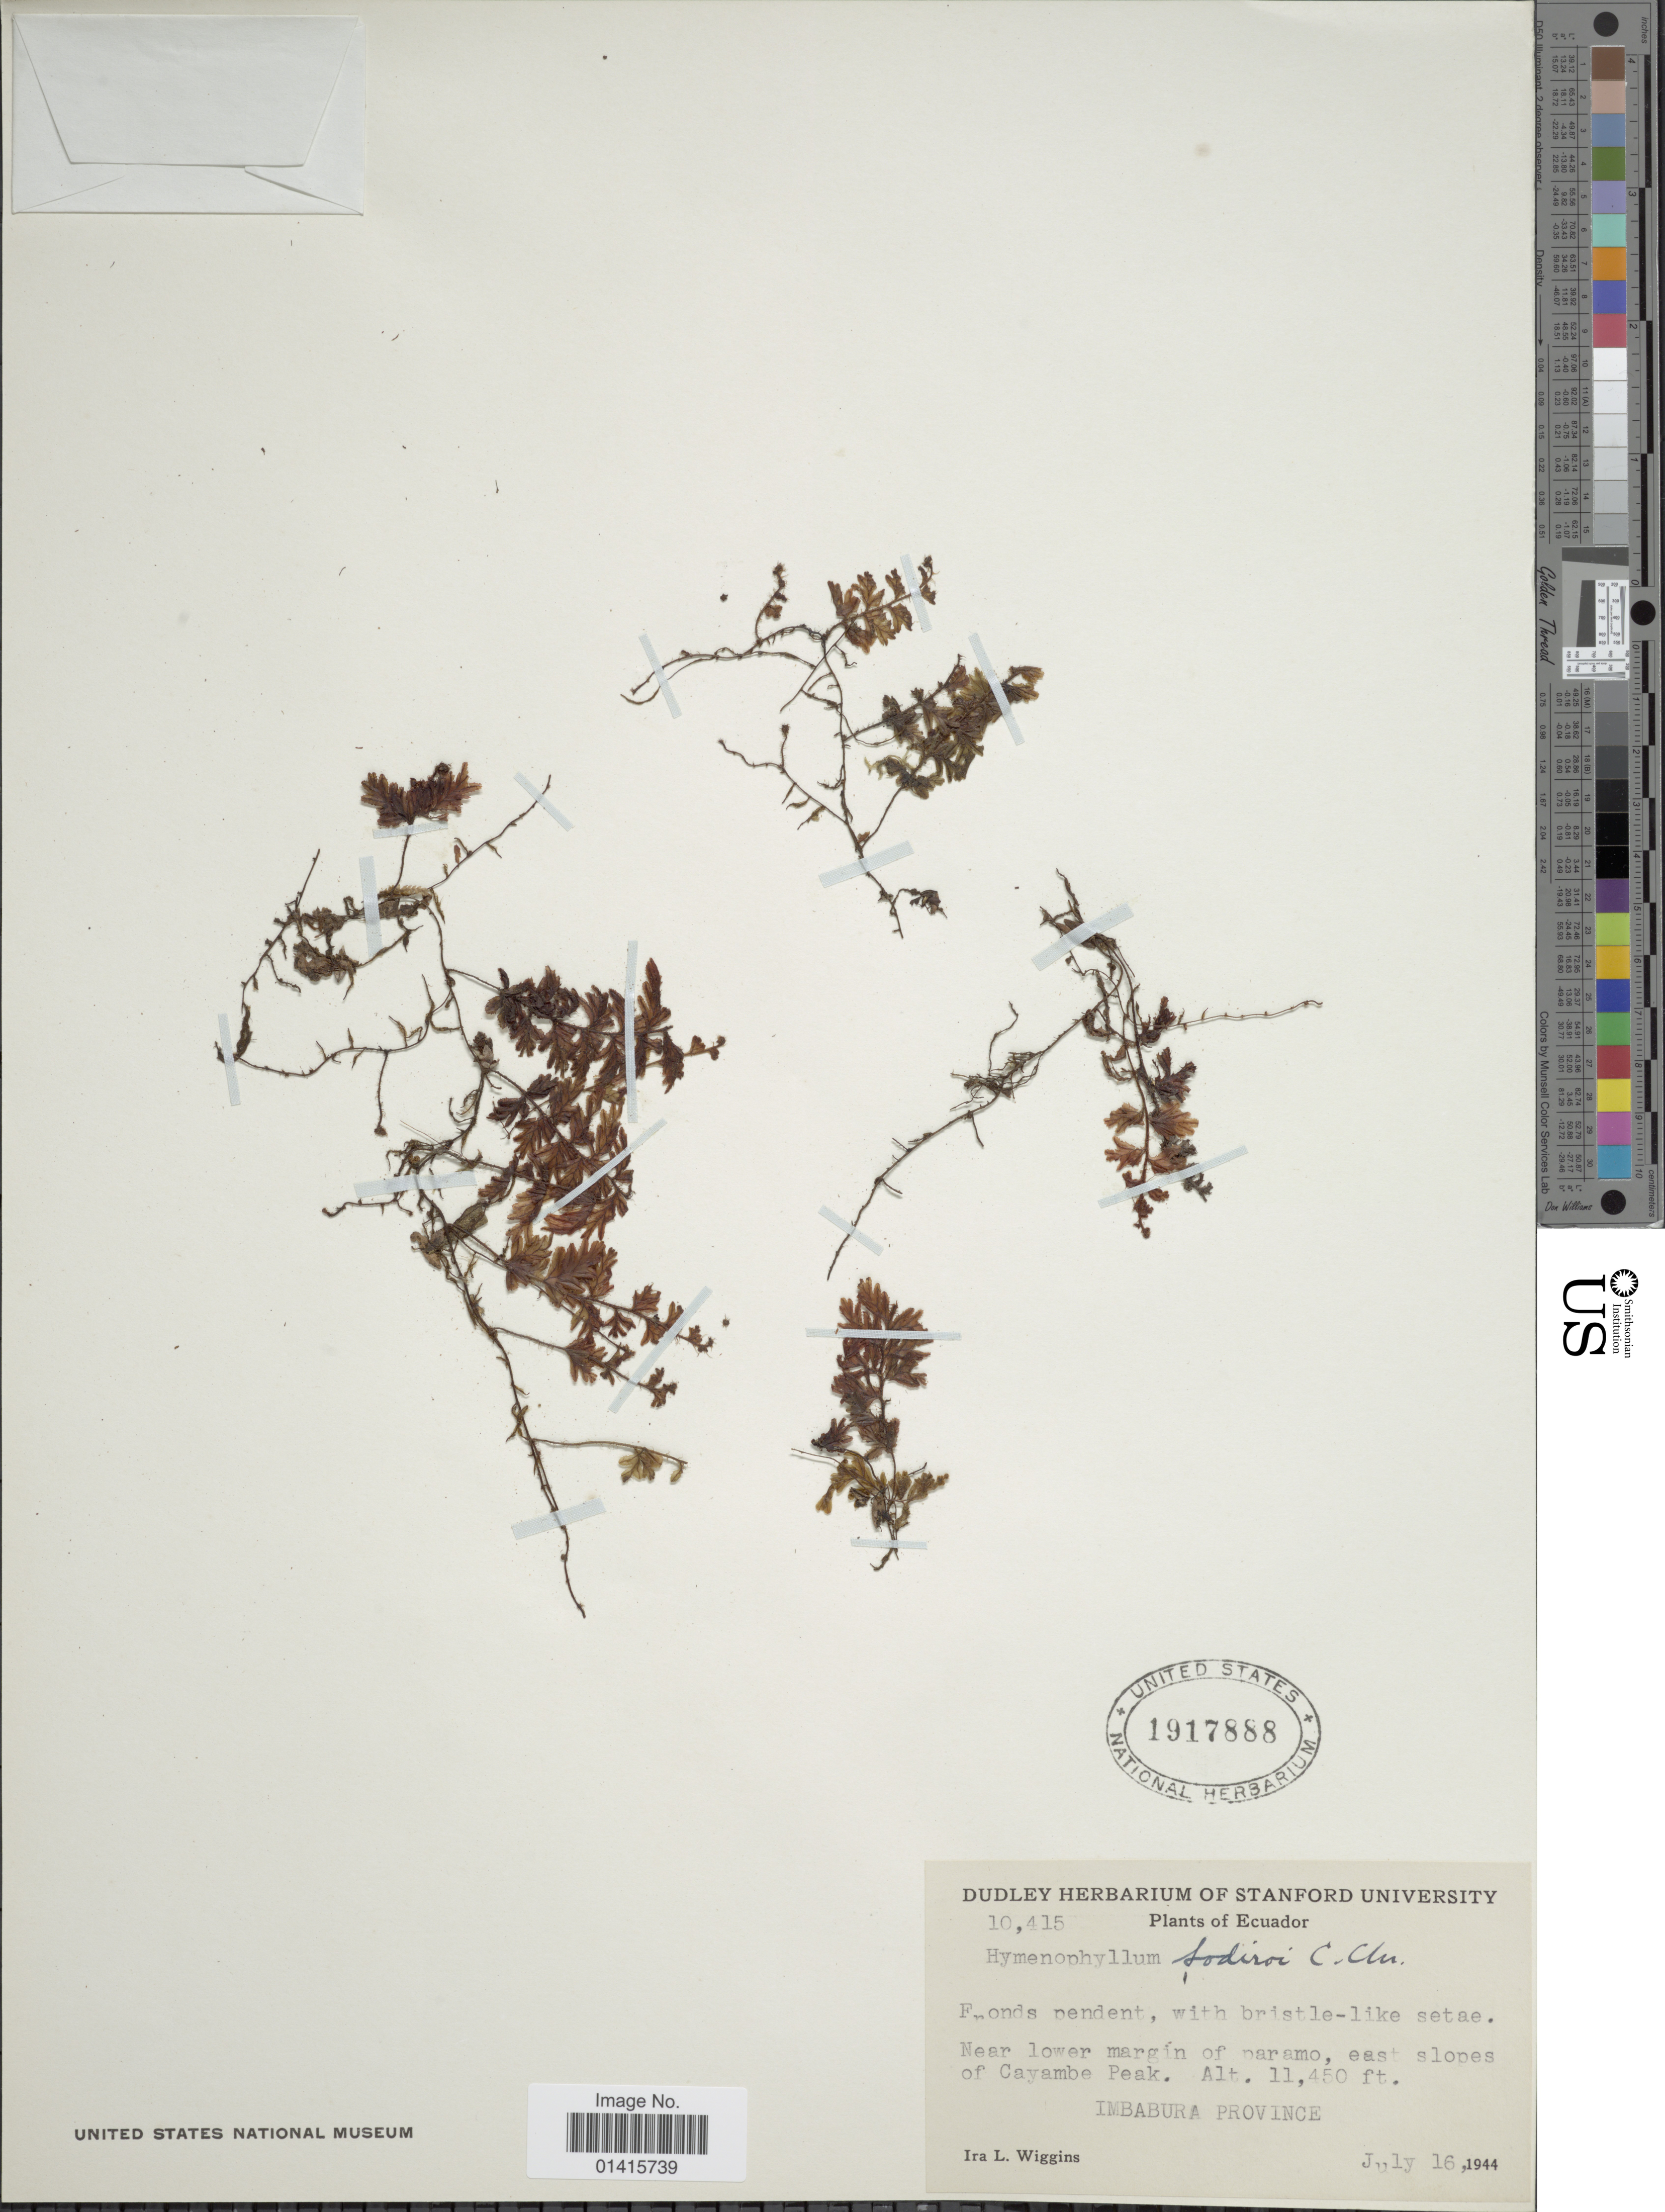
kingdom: Plantae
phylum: Tracheophyta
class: Polypodiopsida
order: Hymenophyllales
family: Hymenophyllaceae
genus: Hymenophyllum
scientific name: Hymenophyllum cristatum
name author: Hook. & Grev.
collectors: I. L. Wiggins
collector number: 10415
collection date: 1944-07-16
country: Ecuador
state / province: Imbabura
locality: Near lower margin of paramo east slopes of Cayambe Peak, Imbabura Province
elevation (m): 3490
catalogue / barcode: US 1917888